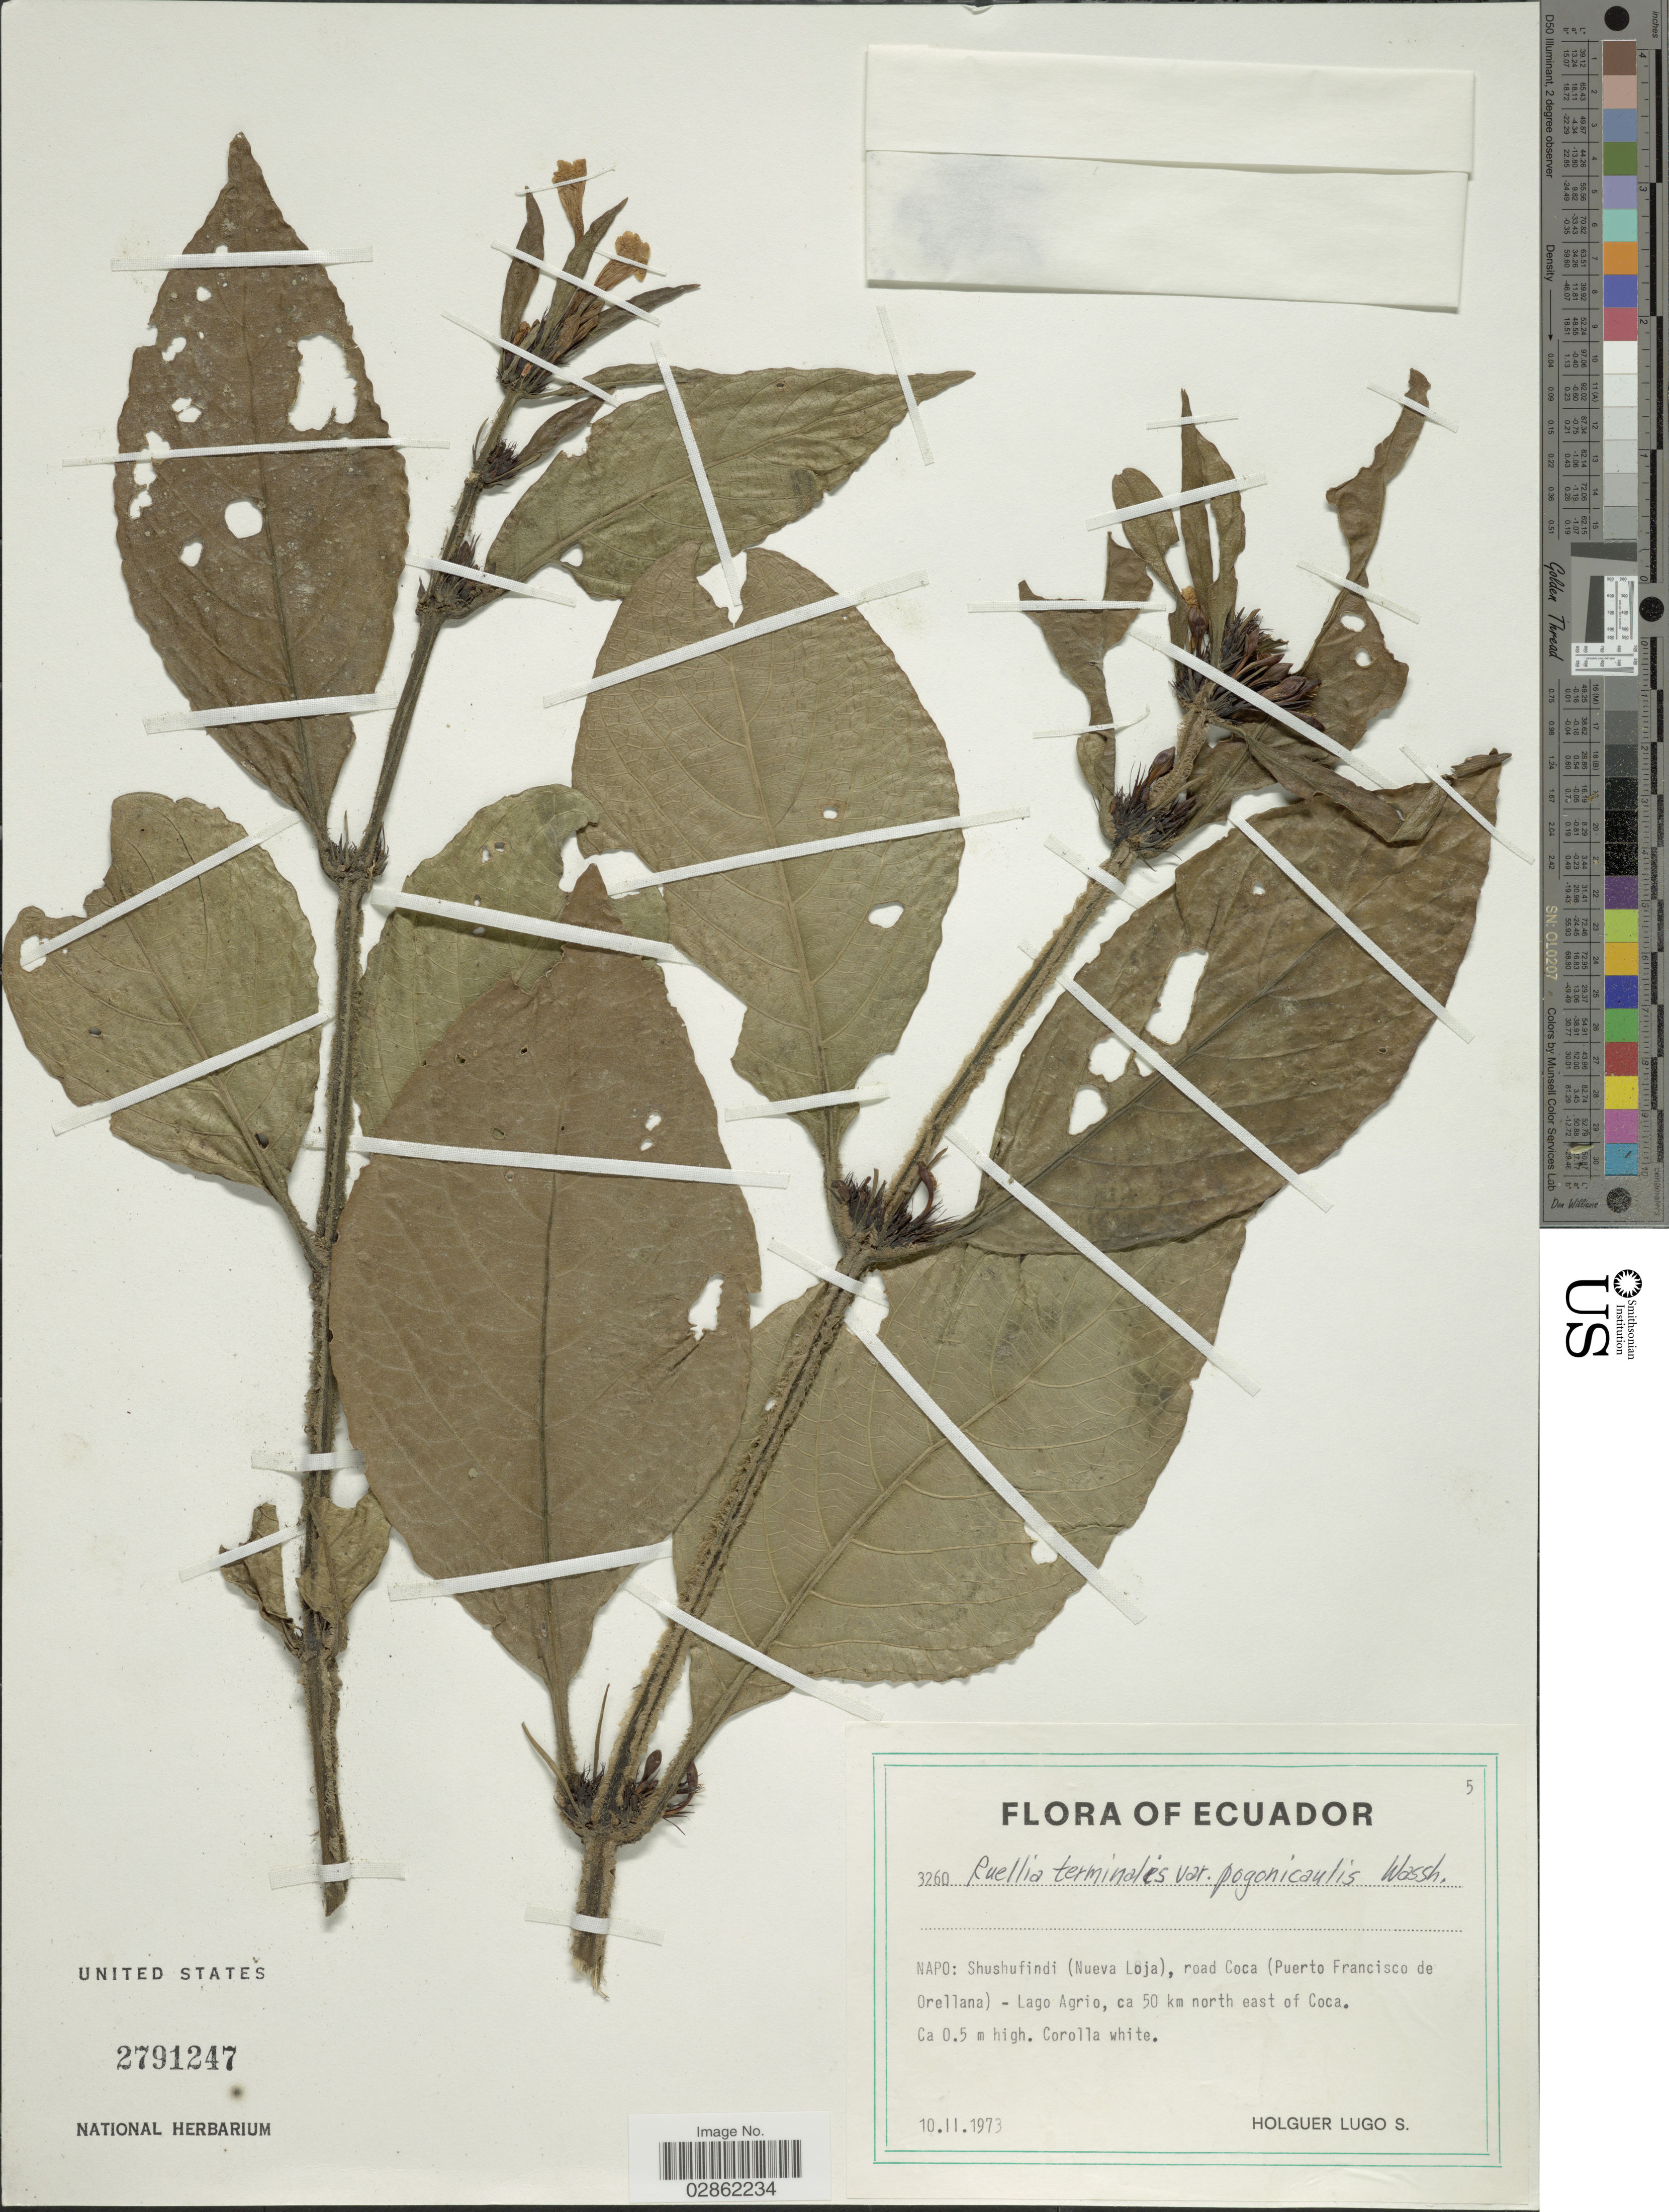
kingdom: Plantae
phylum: Tracheophyta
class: Magnoliopsida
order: Lamiales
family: Acanthaceae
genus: Ruellia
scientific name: Ruellia terminalis var. pogoniocaulis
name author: Wassh.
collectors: H. Lugo S.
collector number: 3260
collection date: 1973-02-10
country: Ecuador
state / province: Napo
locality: Shushufindi (Nueva Loja), road Coca (Puerto Francisco de Orellana) - Lago Agrio, ca 50 km north east of Coca.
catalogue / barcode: US 2791247